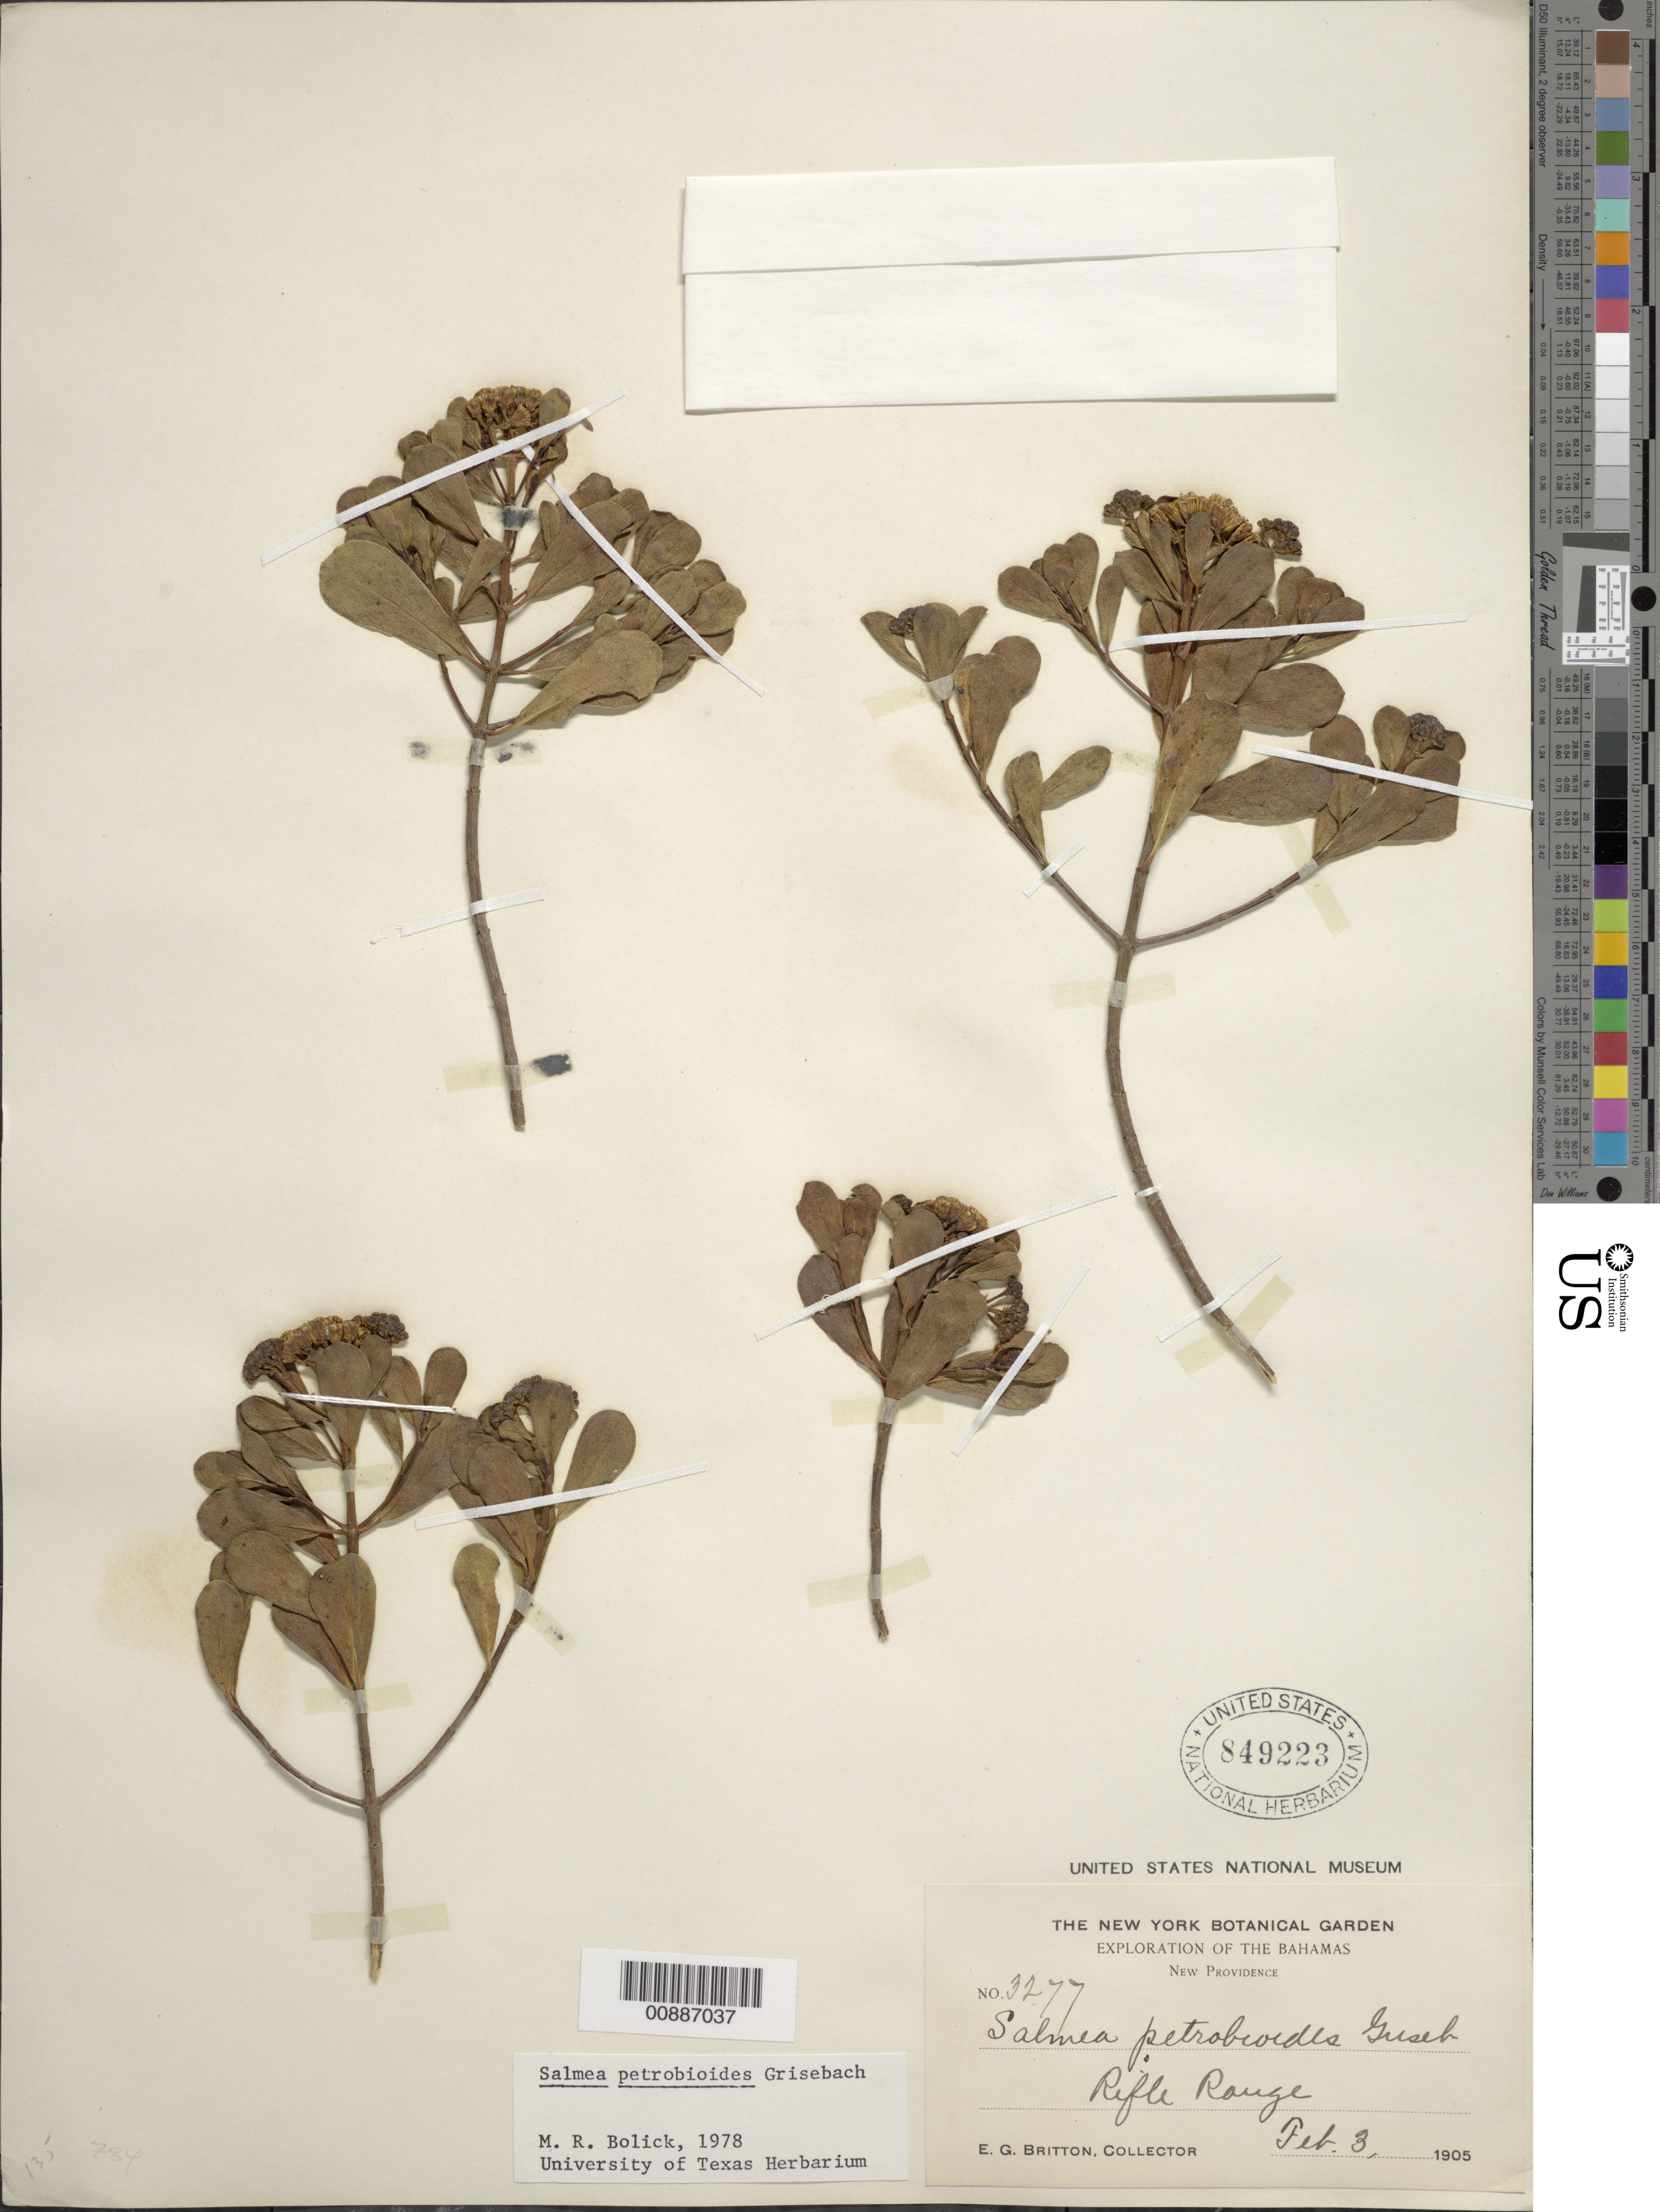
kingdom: Plantae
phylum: Tracheophyta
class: Magnoliopsida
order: Asterales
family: Asteraceae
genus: Salmea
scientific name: Salmea petrobioides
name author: Griseb.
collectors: E. G. Britton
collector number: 3277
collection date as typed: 03 Feb 1905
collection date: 1905-02-03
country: Bahamas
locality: New Providence. Rifle Range.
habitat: Rifle range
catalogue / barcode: US 849223